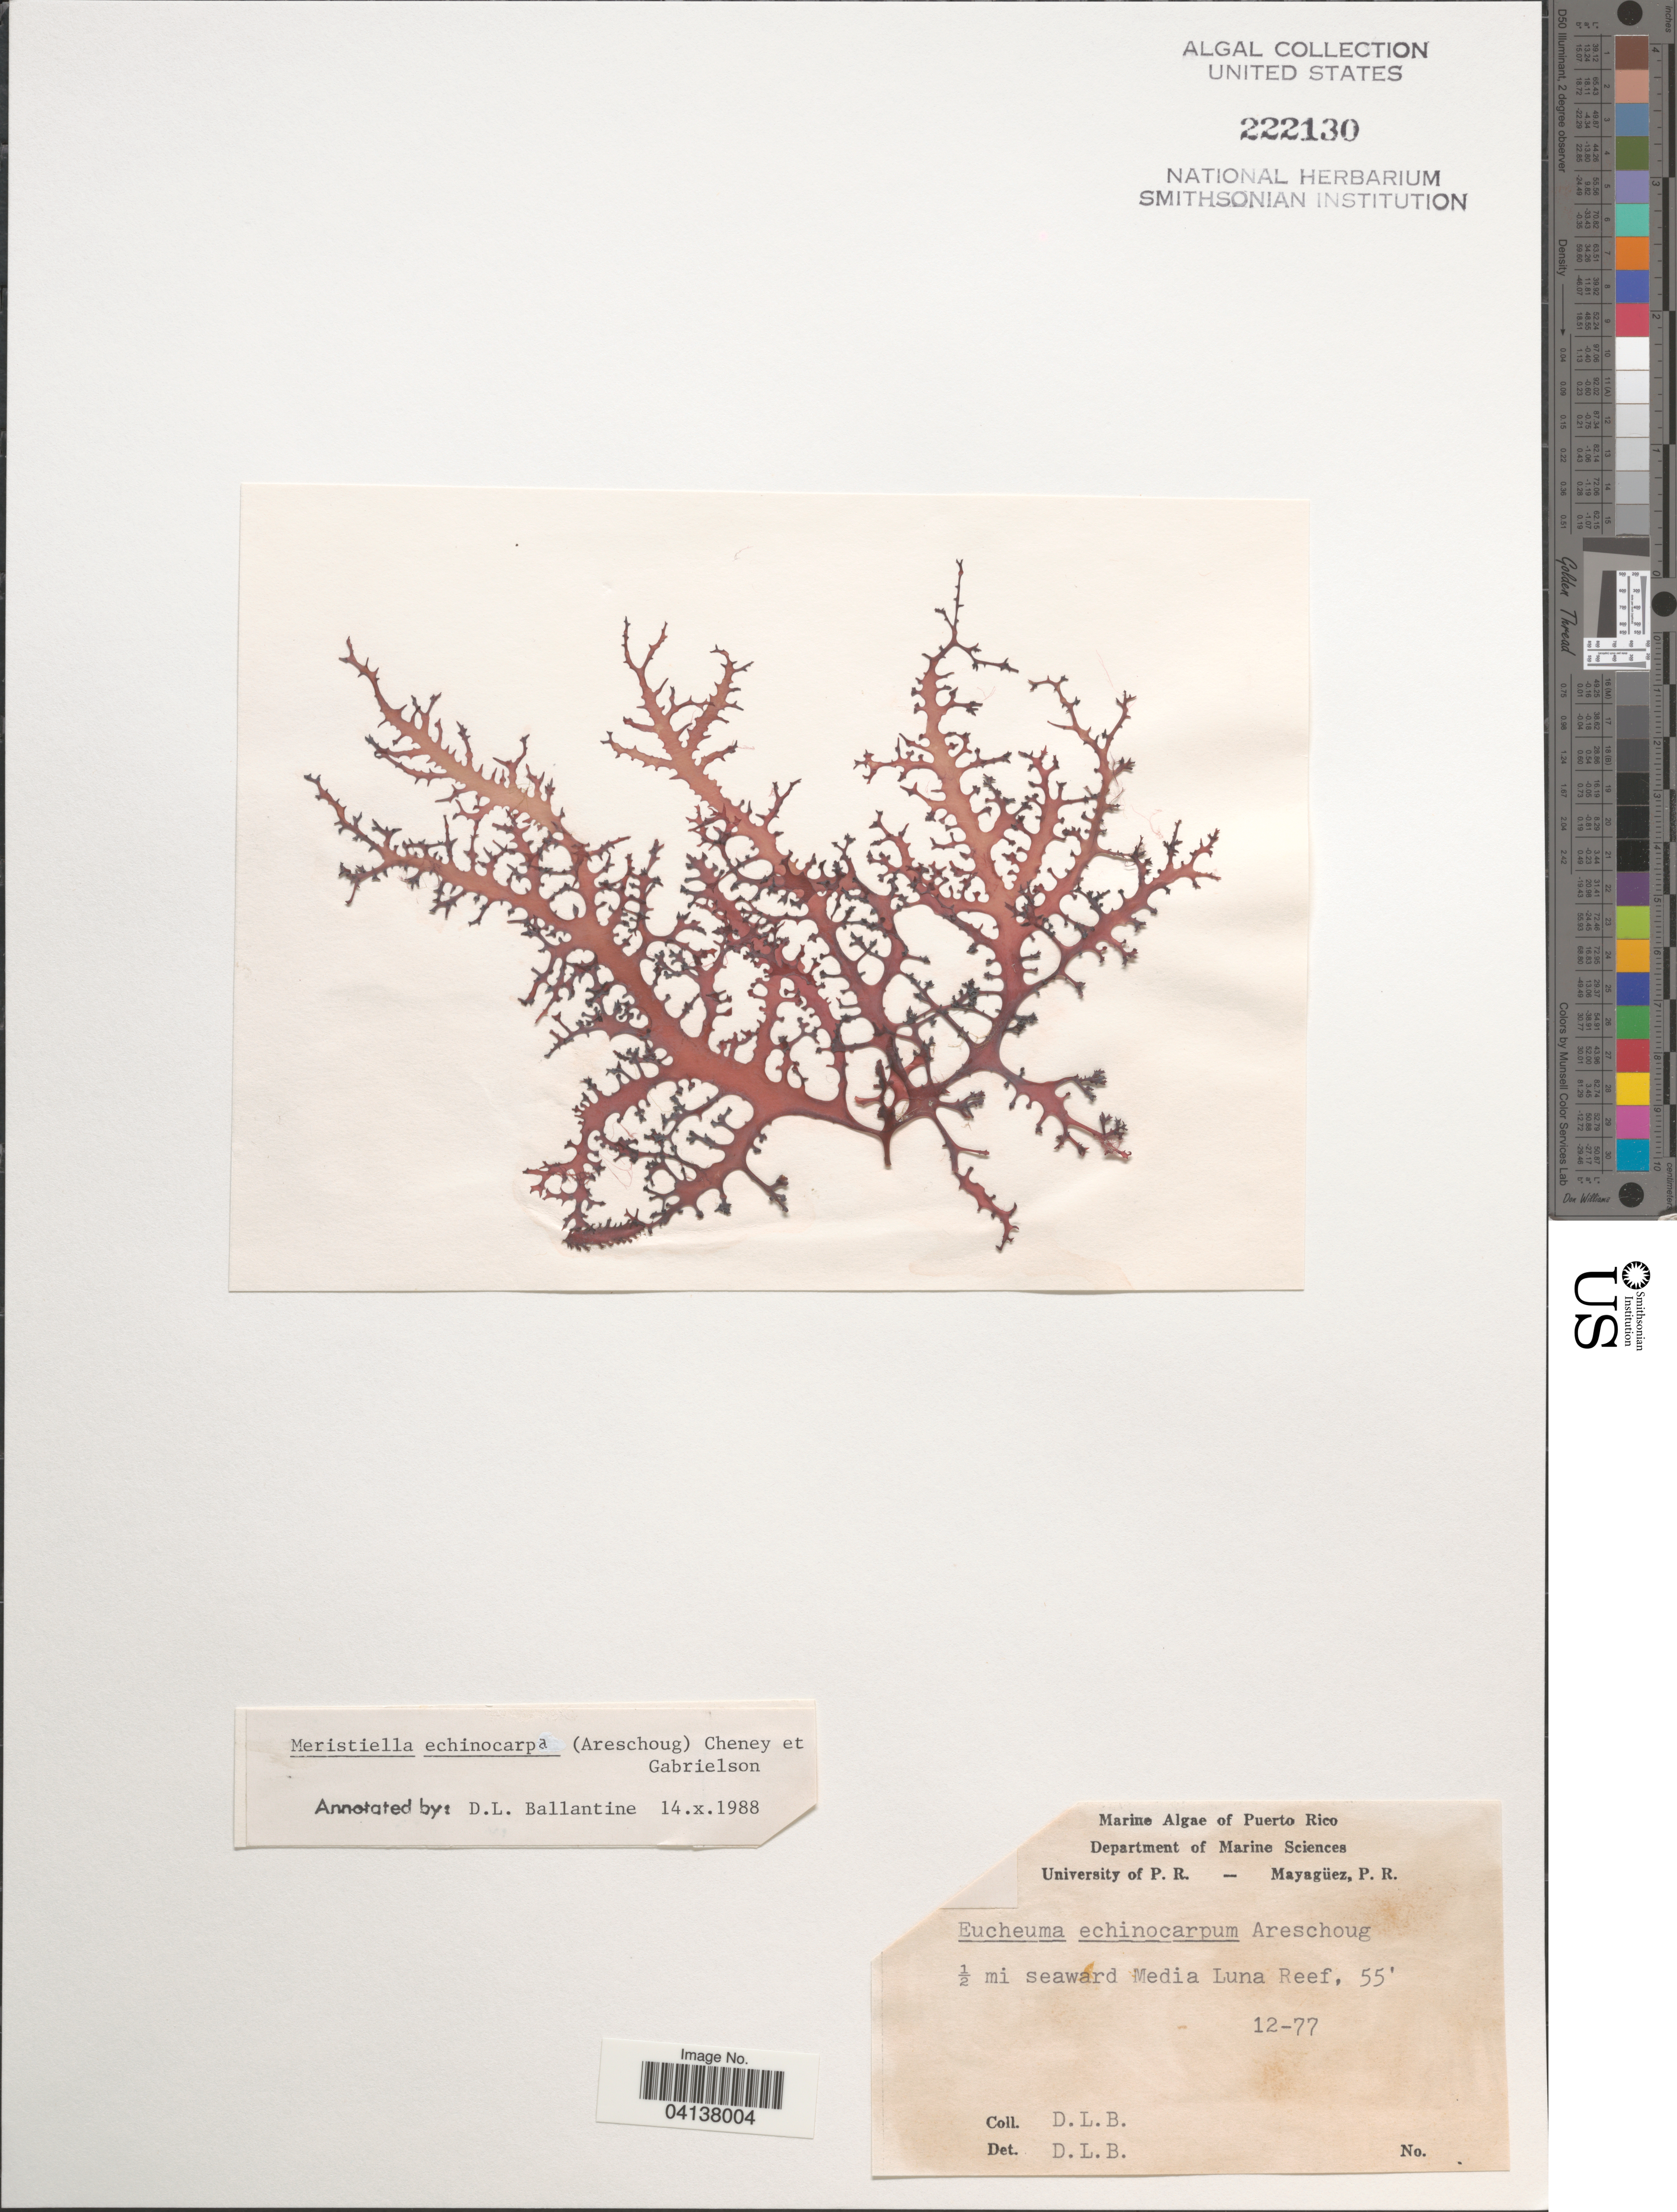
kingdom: Plantae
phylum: Rhodophyta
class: Florideophyceae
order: Gigartinales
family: Solieriaceae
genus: Meristotheca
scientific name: Meristotheca gelidium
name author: (J. Agardh) E.J. Faye & Masuda in E.J. Faye et al.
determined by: Algae name updating Project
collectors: D. L. B.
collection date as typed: Transcribed d/m/y: /12/77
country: Puerto Rico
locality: ½ mi seaward Media Luna Reef.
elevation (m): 17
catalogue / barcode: US 222130